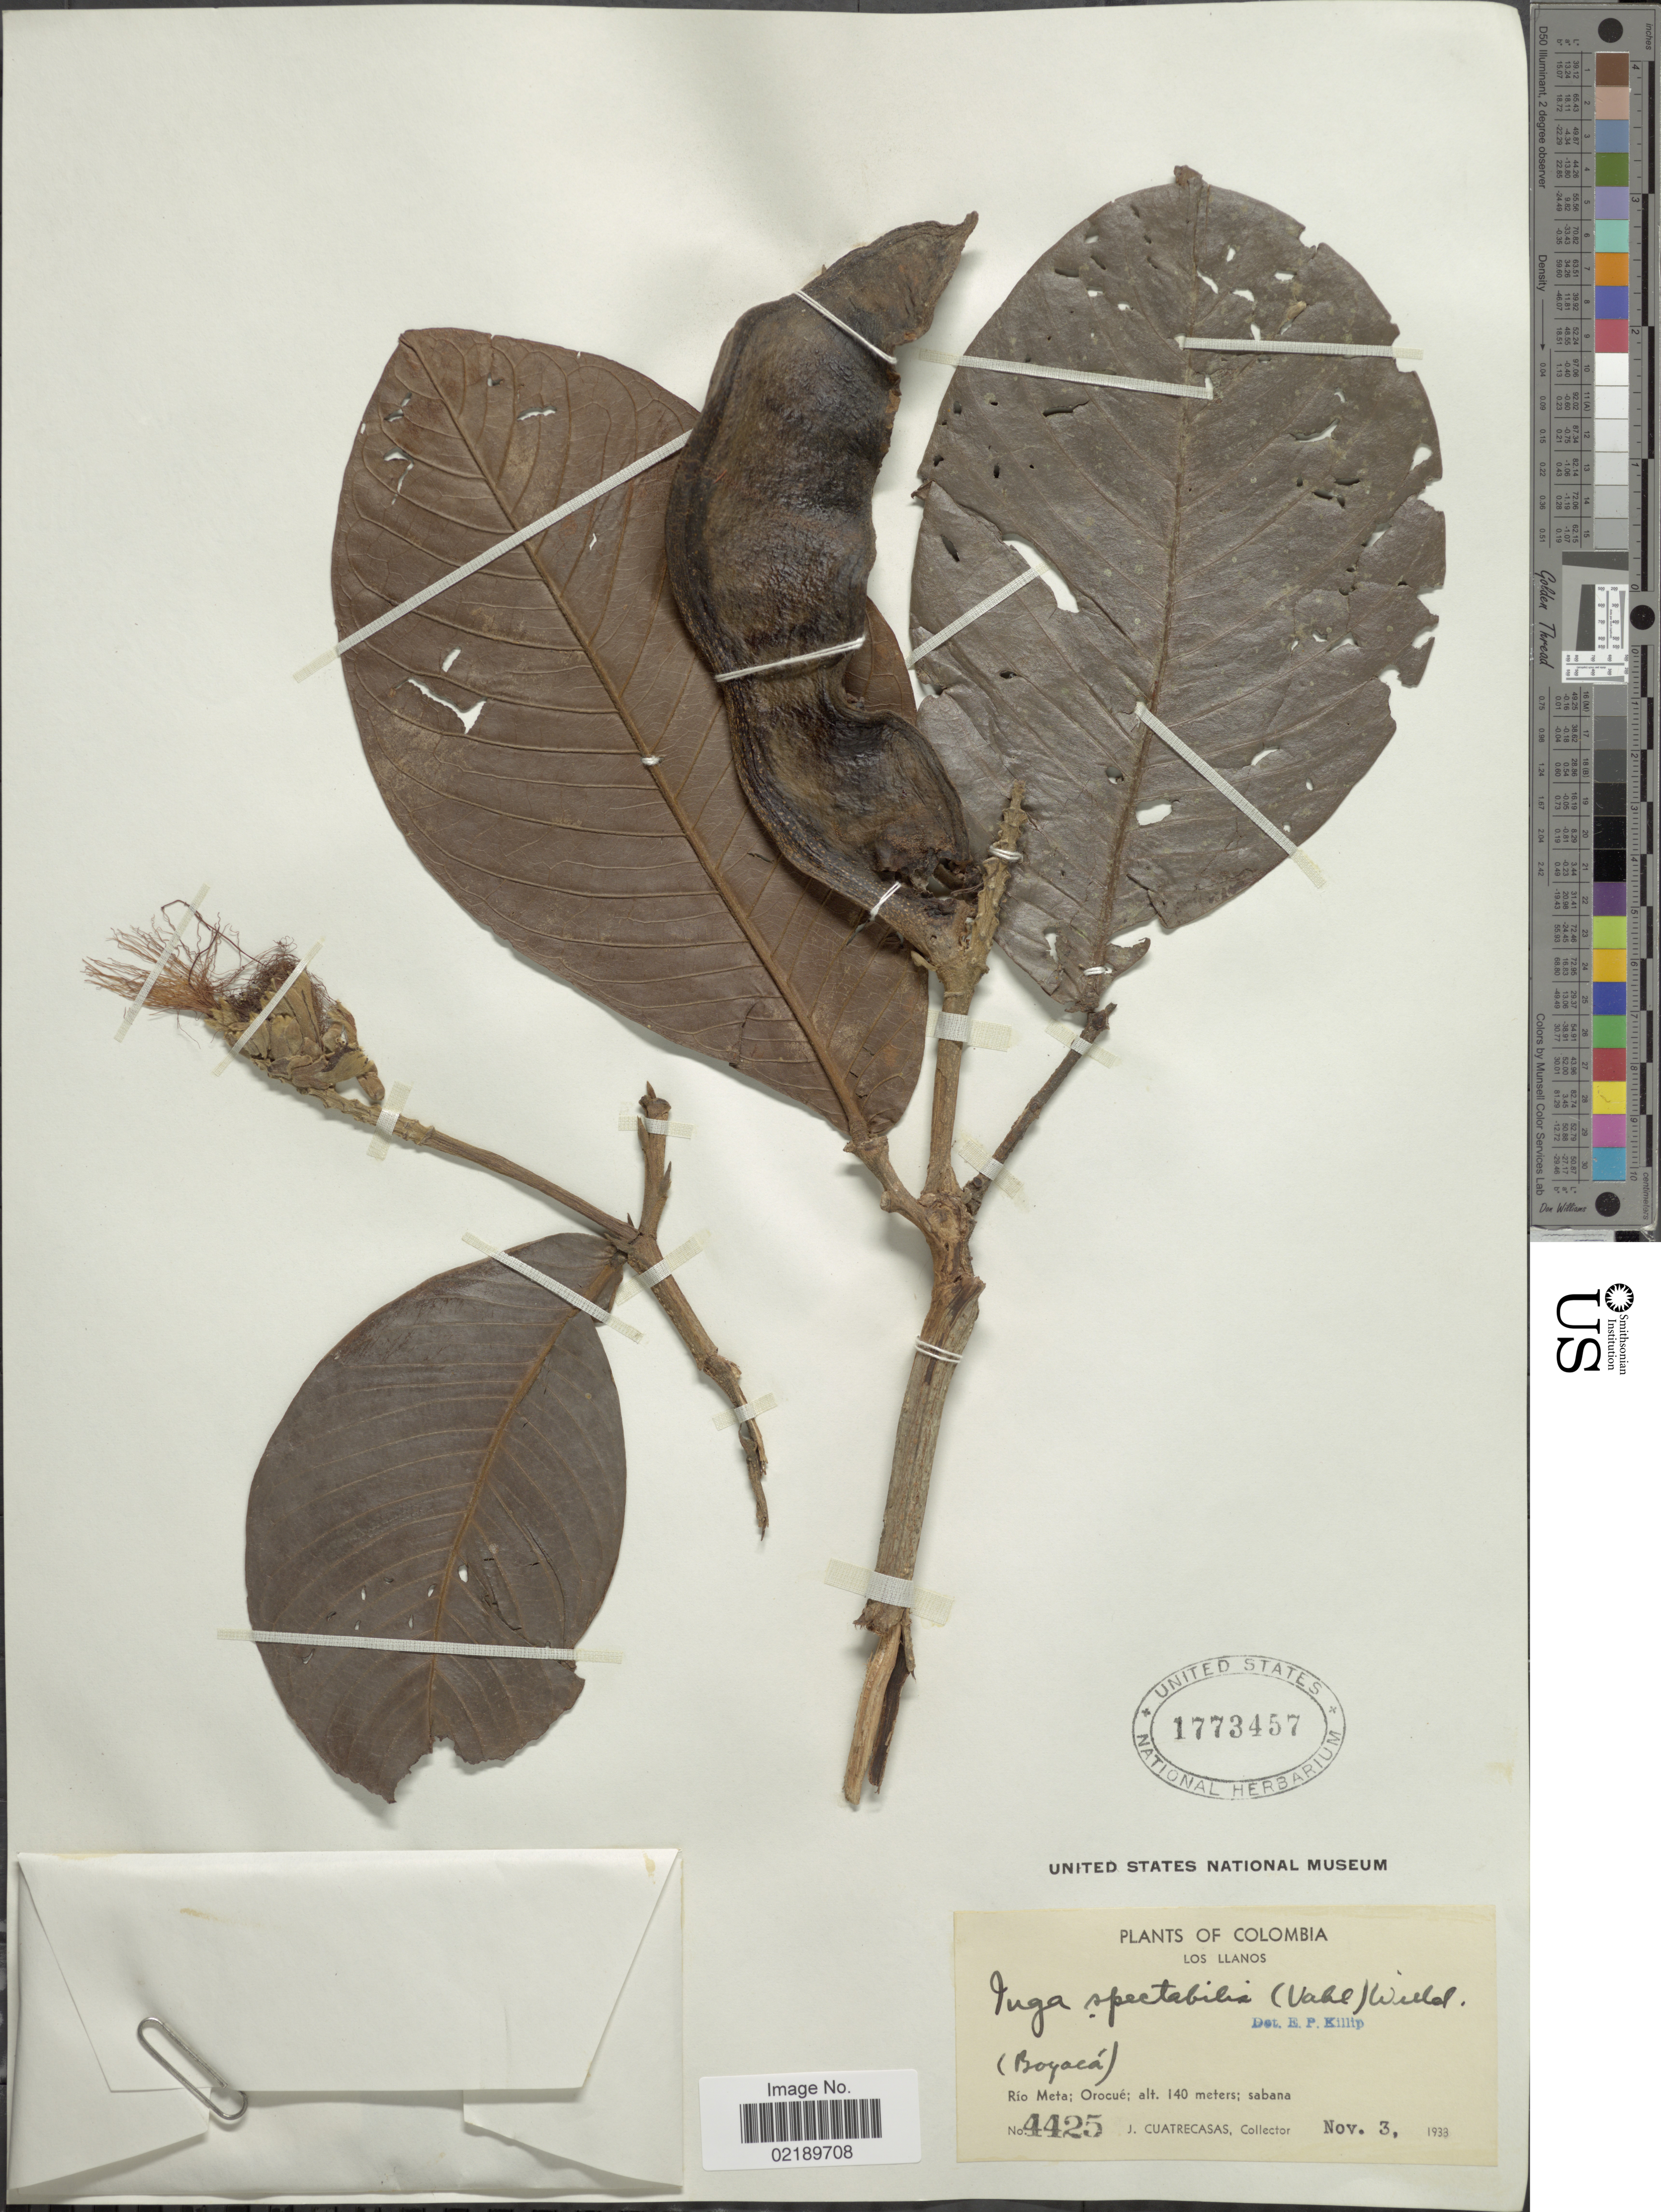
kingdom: Plantae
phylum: Tracheophyta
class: Magnoliopsida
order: Fabales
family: Fabaceae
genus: Inga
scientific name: Inga spectabilis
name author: (Vahl) Willd.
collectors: J. Cuatrecasas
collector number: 4425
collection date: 1938-11-03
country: Colombia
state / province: Boyacá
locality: Los Llanos. (Boyacá). Río Meta; Orocué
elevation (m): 140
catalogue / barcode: US 1773457